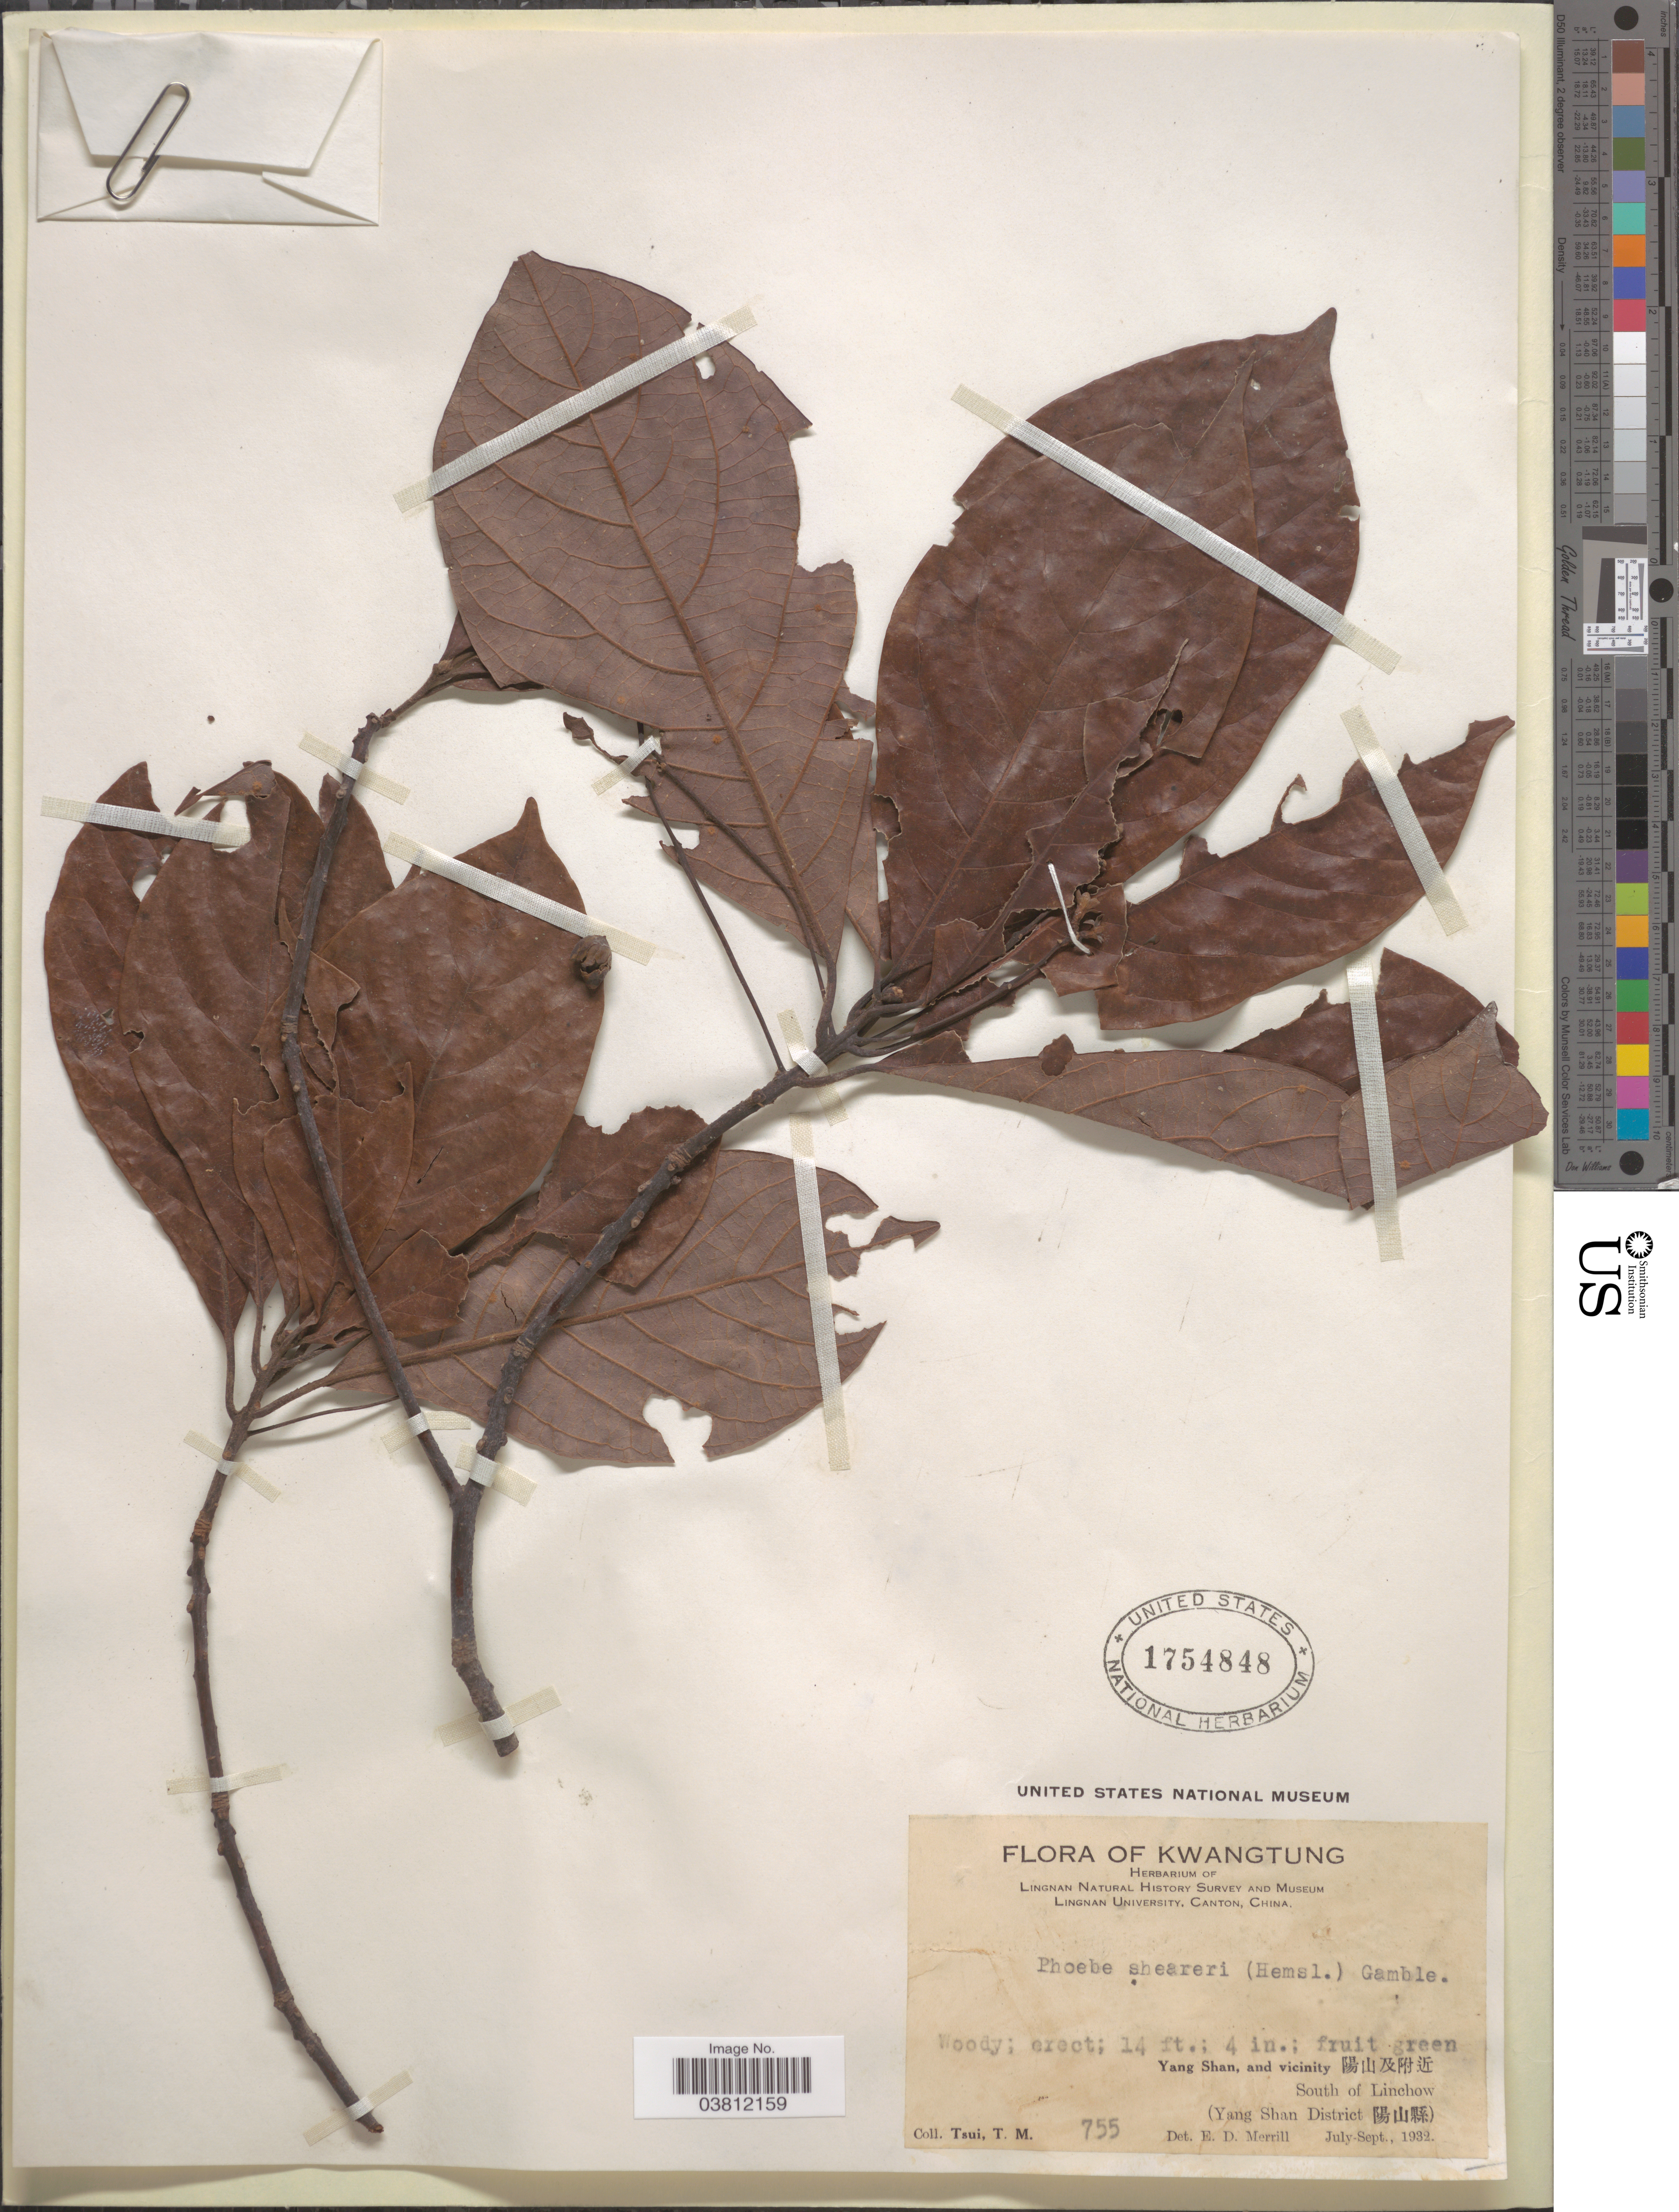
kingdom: Plantae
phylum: Tracheophyta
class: Magnoliopsida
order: Laurales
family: Lauraceae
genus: Phoebe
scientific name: Phoebe sheareri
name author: (Hemsl.) Gamble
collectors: T. Tsui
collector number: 755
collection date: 1932-07/1932-09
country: China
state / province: Guangdong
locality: Kwangtung. yang Shan , and vicinity X. South of Linchow. (Yang Shan District X).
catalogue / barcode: US 1754848